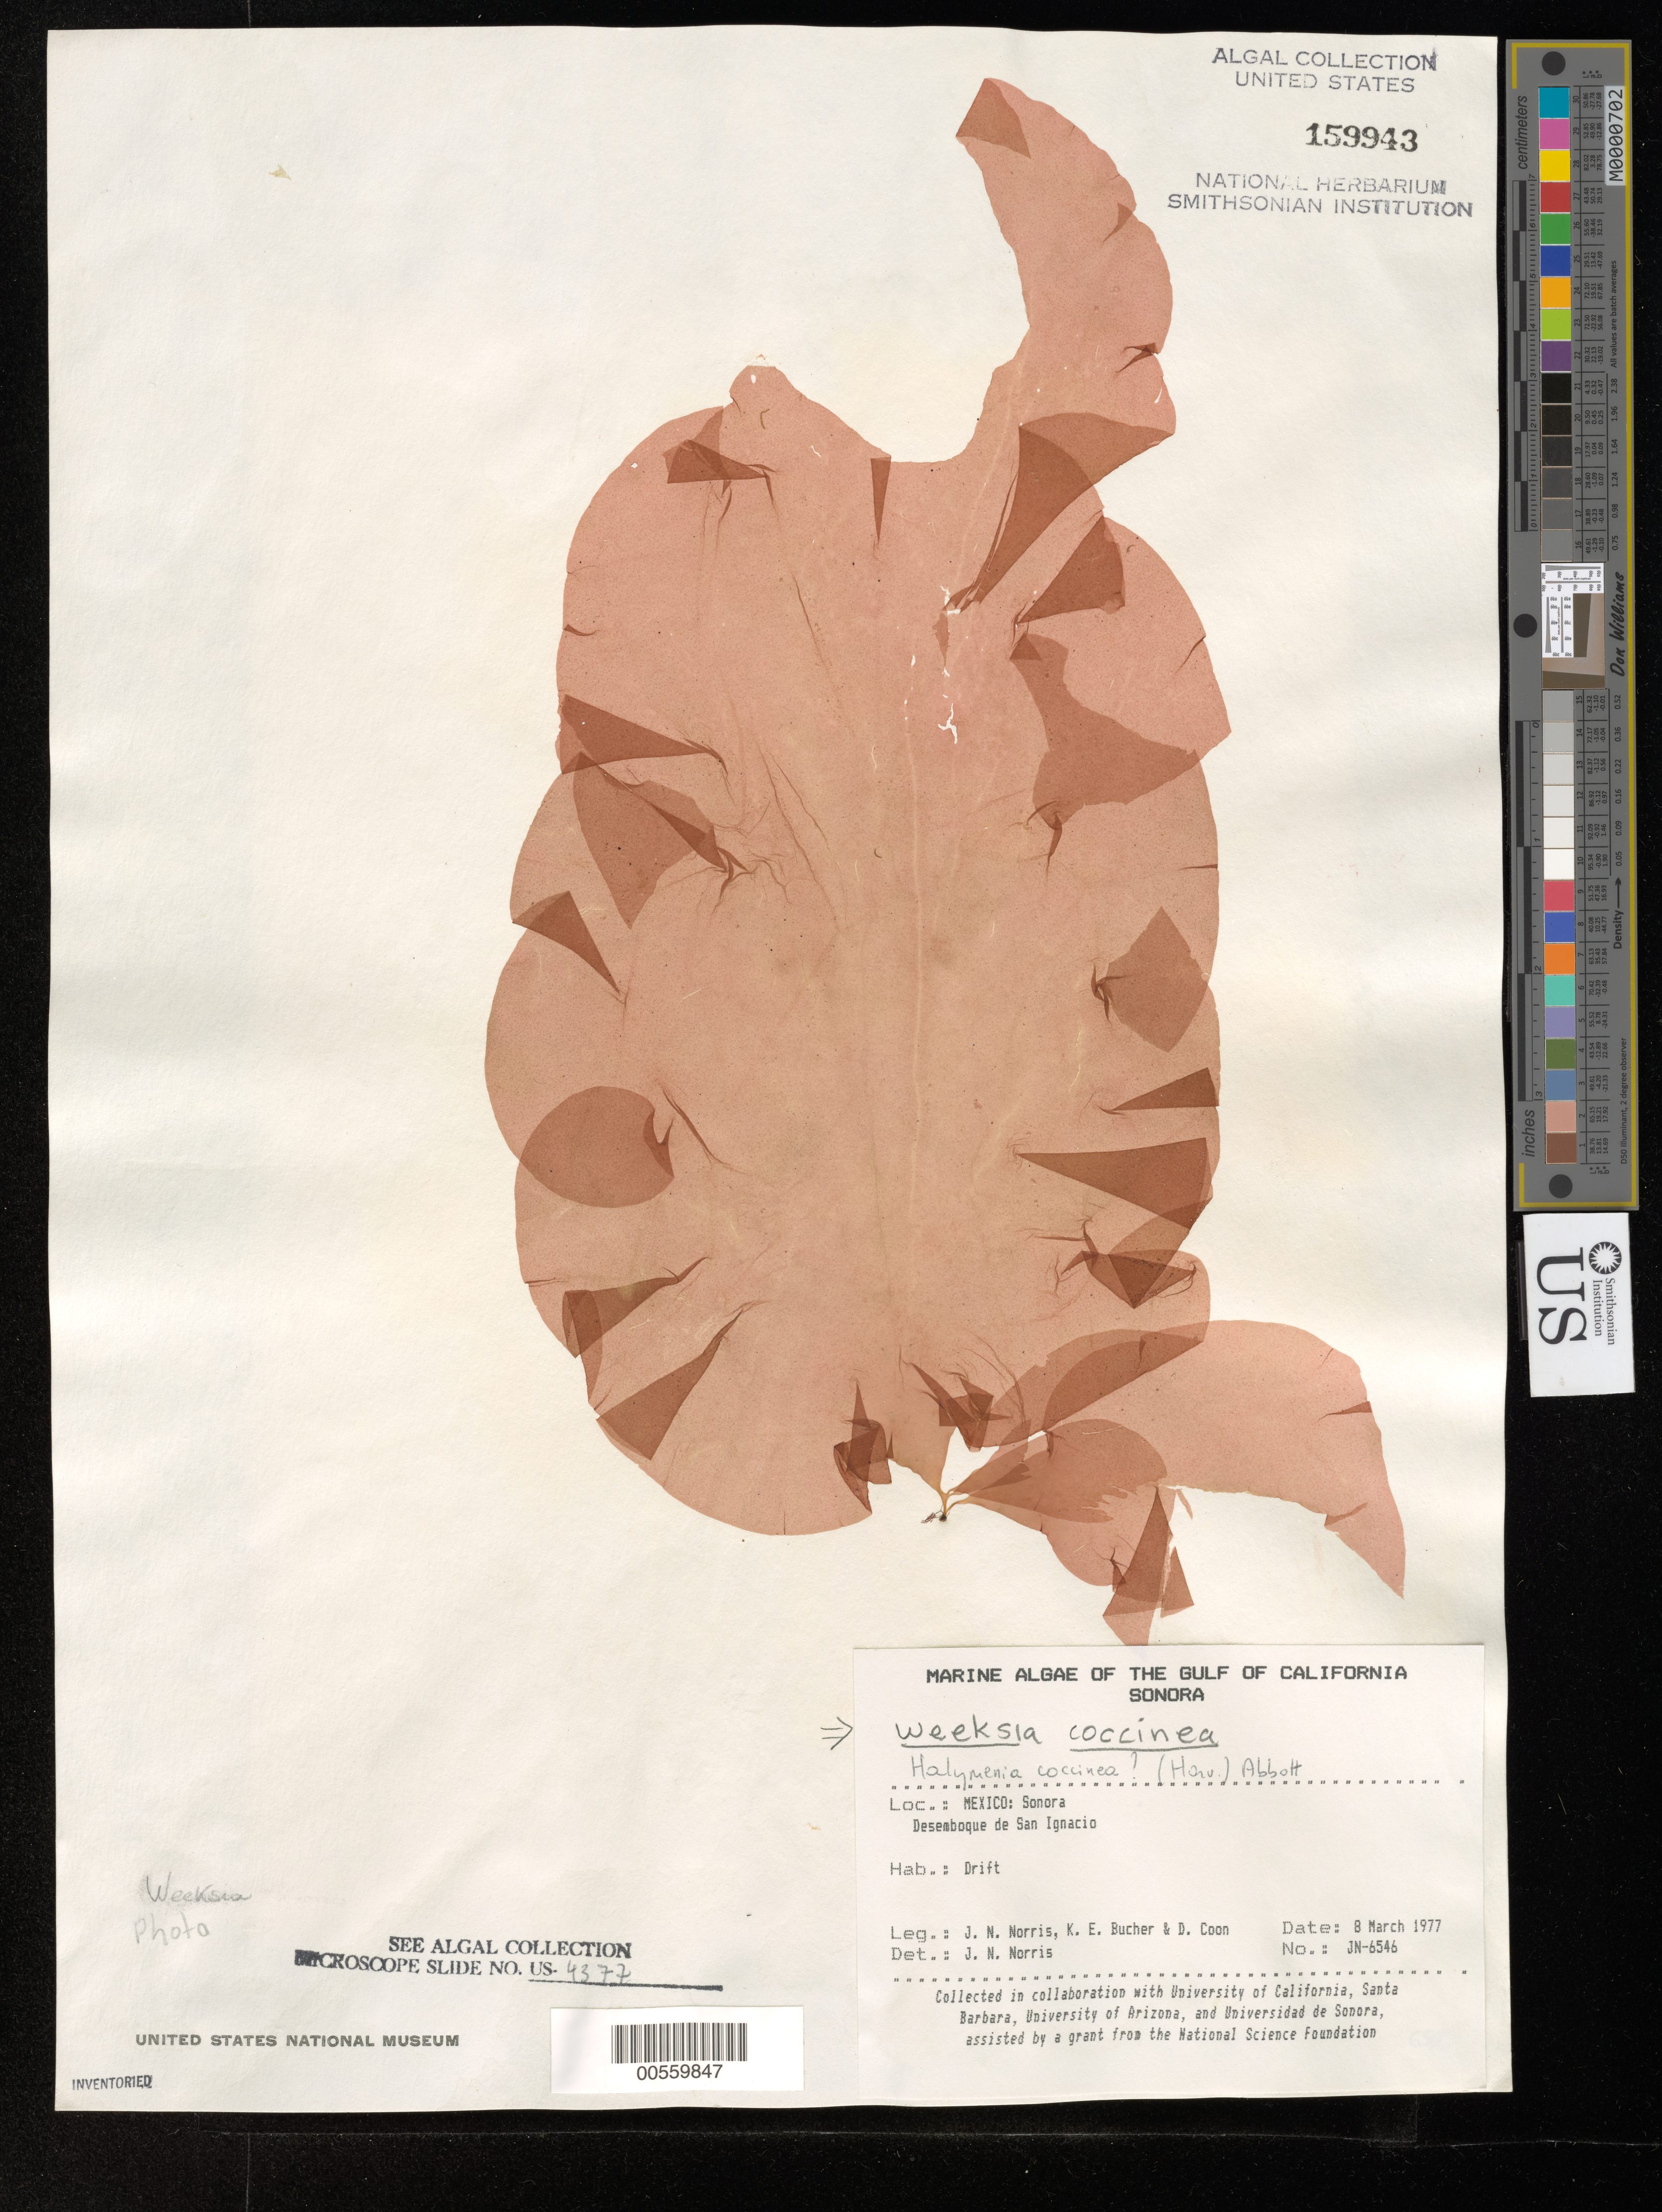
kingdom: Plantae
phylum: Rhodophyta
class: Florideophyceae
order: Halymeniales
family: Halymeniaceae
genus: Halymenia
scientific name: Halymenia coccinea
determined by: Norris, James N.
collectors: J. N. Norris, K. E. Bucher & D. Coon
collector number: JN-6546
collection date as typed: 08 Mar 1977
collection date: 1977-03-08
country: Mexico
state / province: Sonora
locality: Desemboque de San Ignacio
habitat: Drift.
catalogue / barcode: US 159943